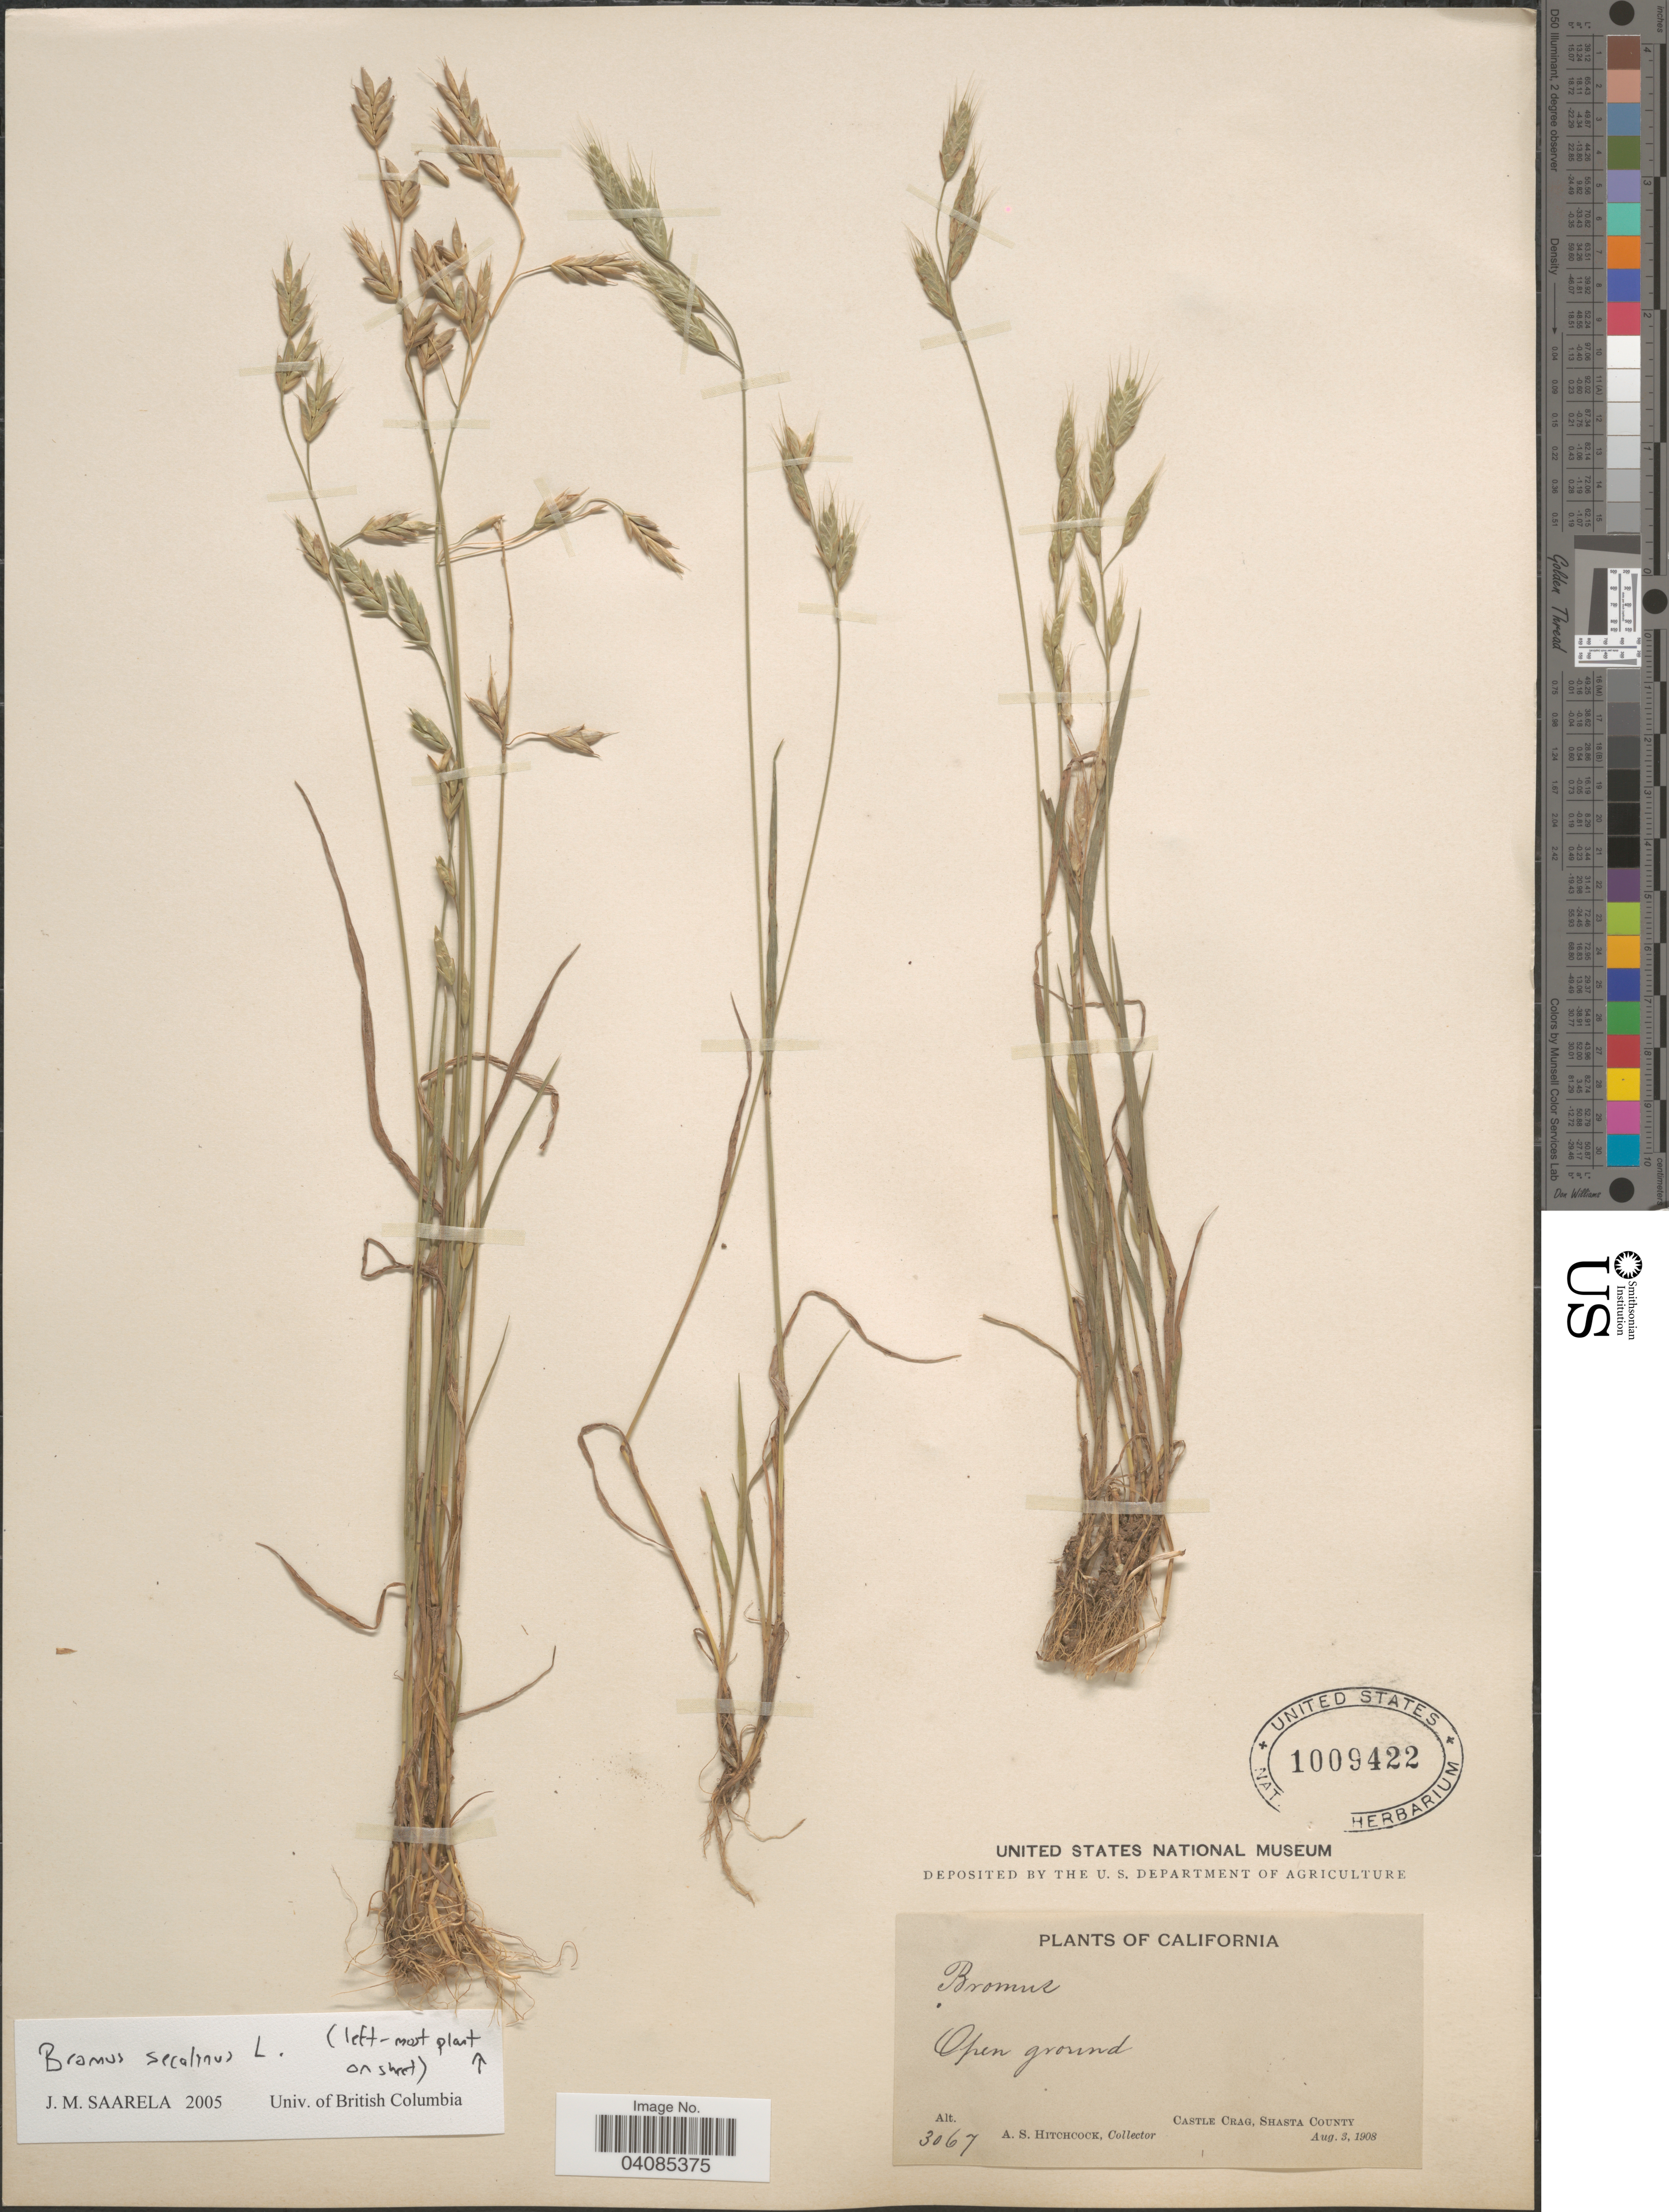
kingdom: Plantae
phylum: Tracheophyta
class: Liliopsida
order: Poales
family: Poaceae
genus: Bromus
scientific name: Bromus secalinus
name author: L.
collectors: A. S. Hitchcock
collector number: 3067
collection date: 1908-08-03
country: United States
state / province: California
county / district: Shasta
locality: Castle Crag, Shasta County.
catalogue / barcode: US 1009422